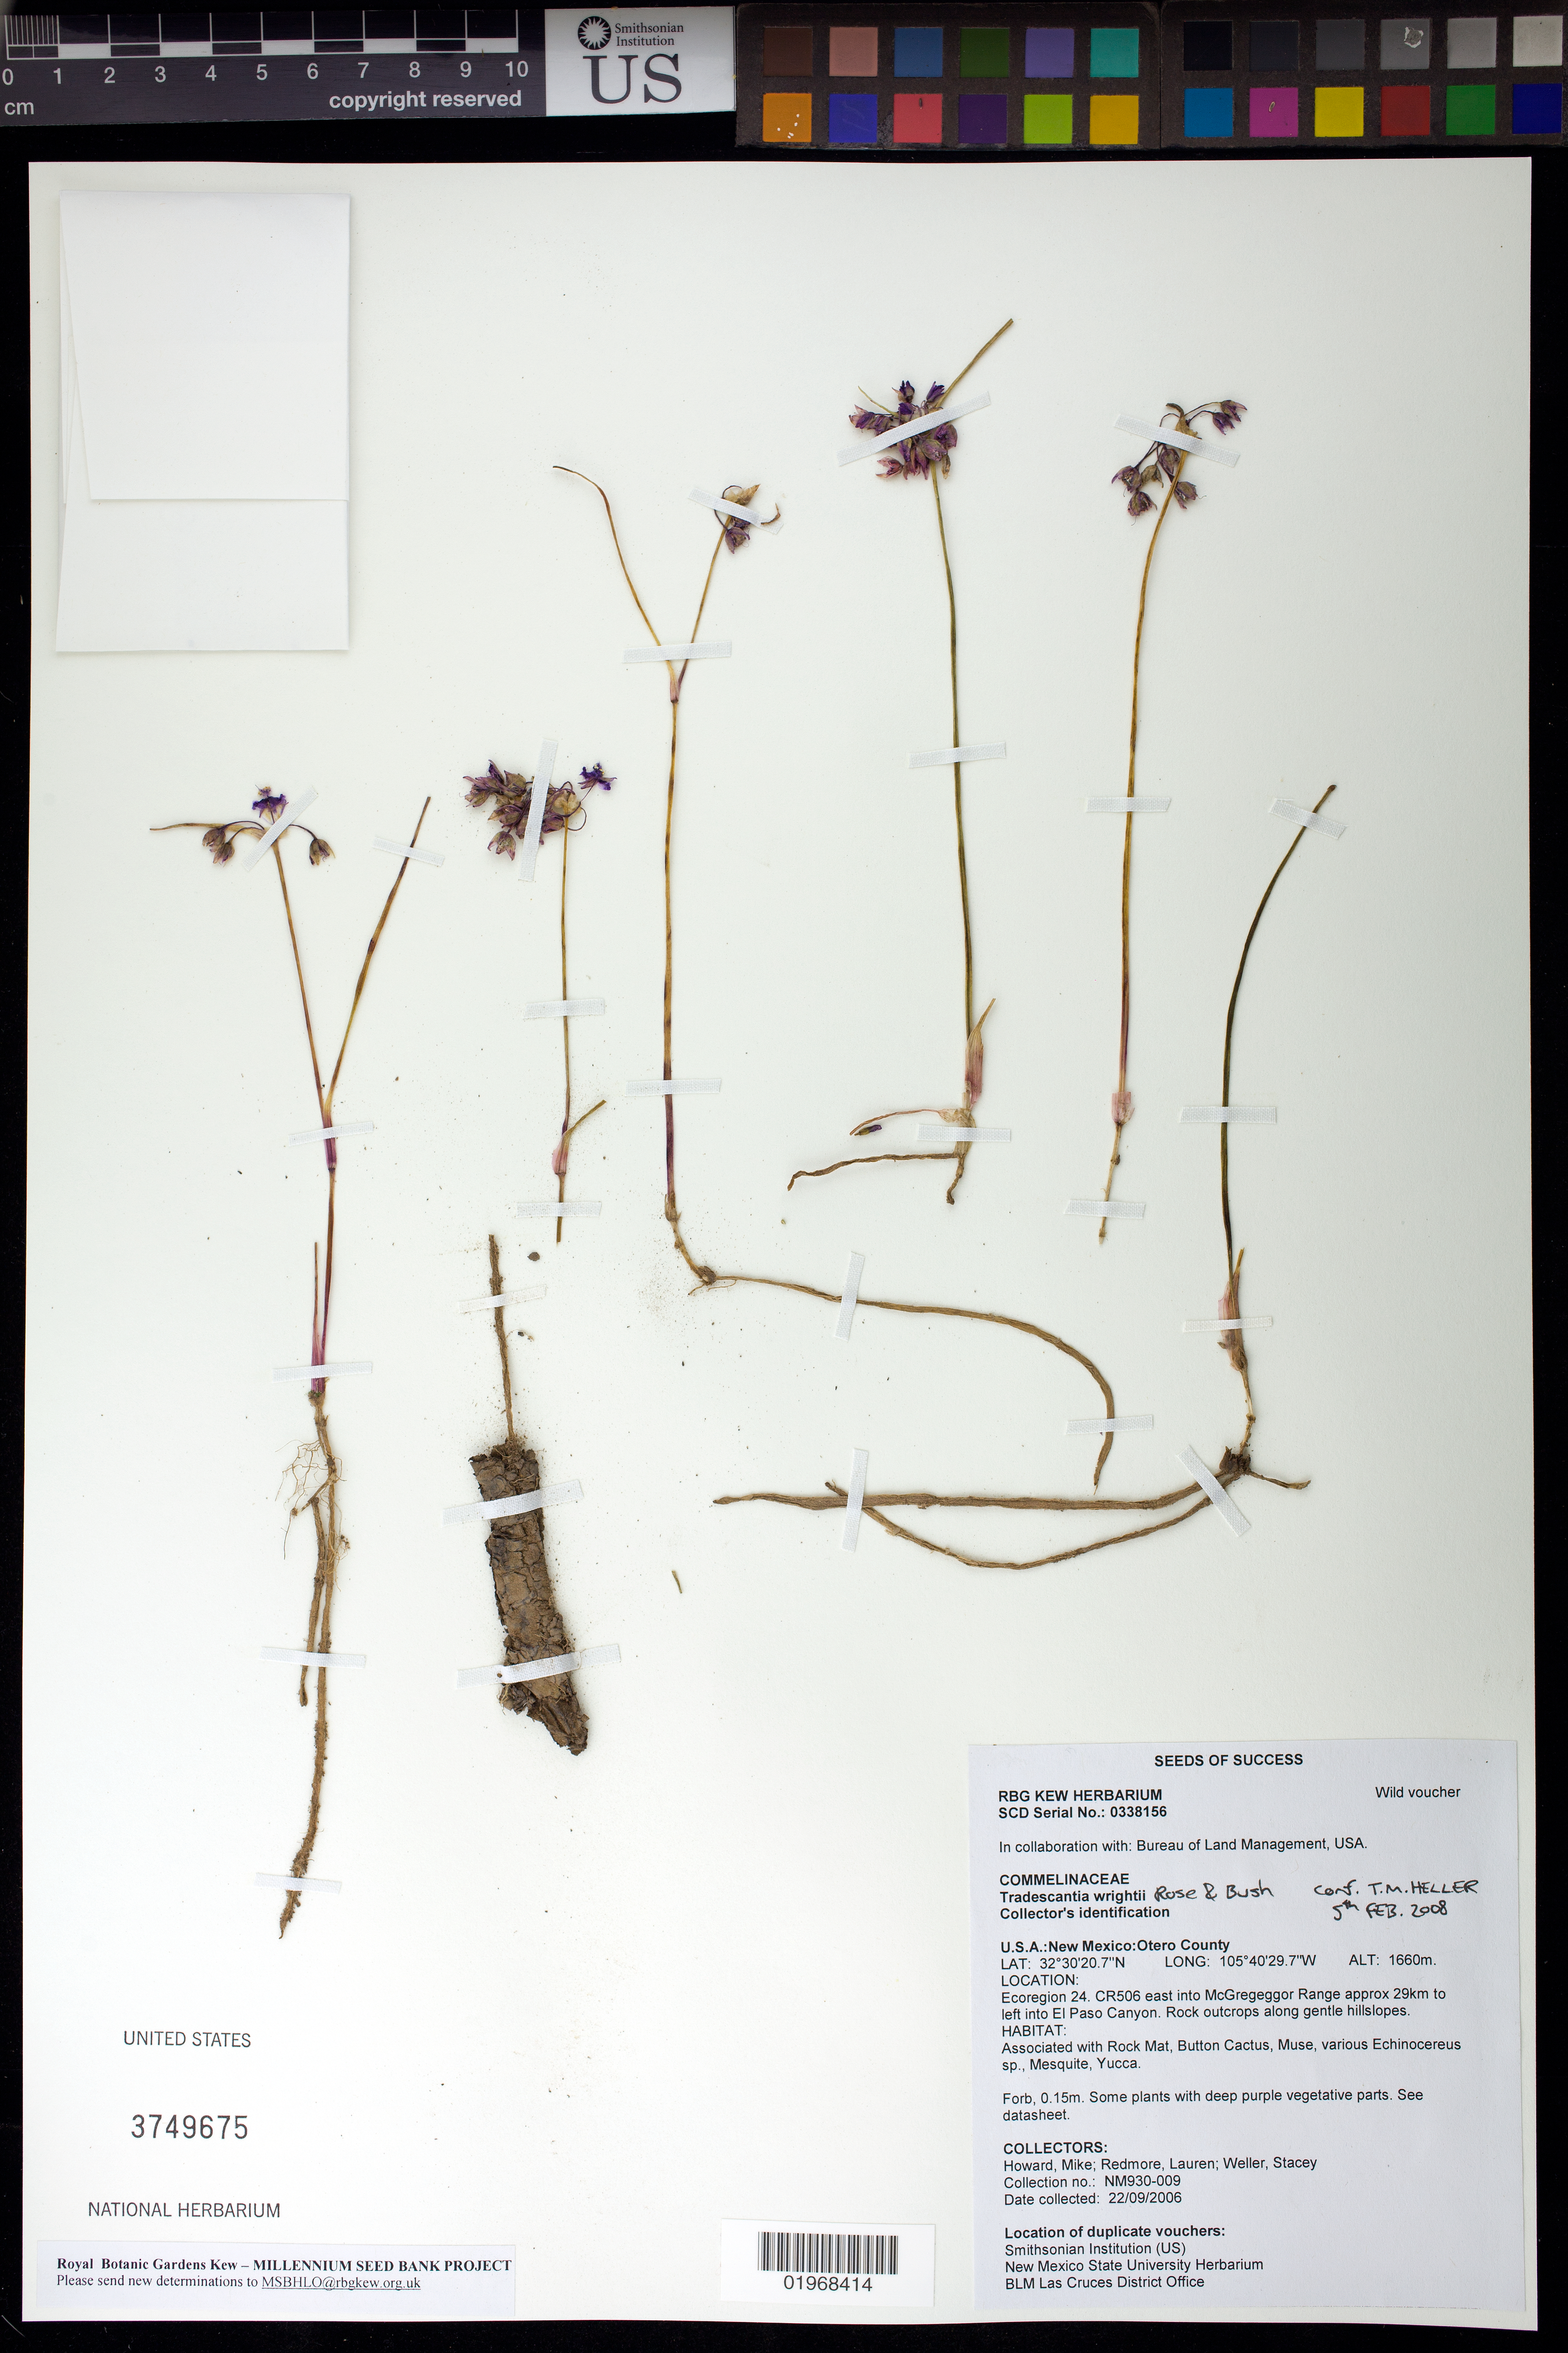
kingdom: Plantae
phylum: Tracheophyta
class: Liliopsida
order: Commelinales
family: Commelinaceae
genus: Tradescantia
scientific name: Tradescantia wrightii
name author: Rose & Bush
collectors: M. Howard, L. Redmore & S. Weller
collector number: NM930-009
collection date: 2006-09-22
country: United States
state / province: New Mexico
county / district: Otero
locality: CR506 E into McGregeggor Ranch approx. 29 km to left into El Paso Canyon.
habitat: Rock outcrops along gentle hillslopes. With Rock Mat, Button Cactus, Mesquite, Yucca, ect.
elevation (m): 1660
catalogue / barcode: US 3749675